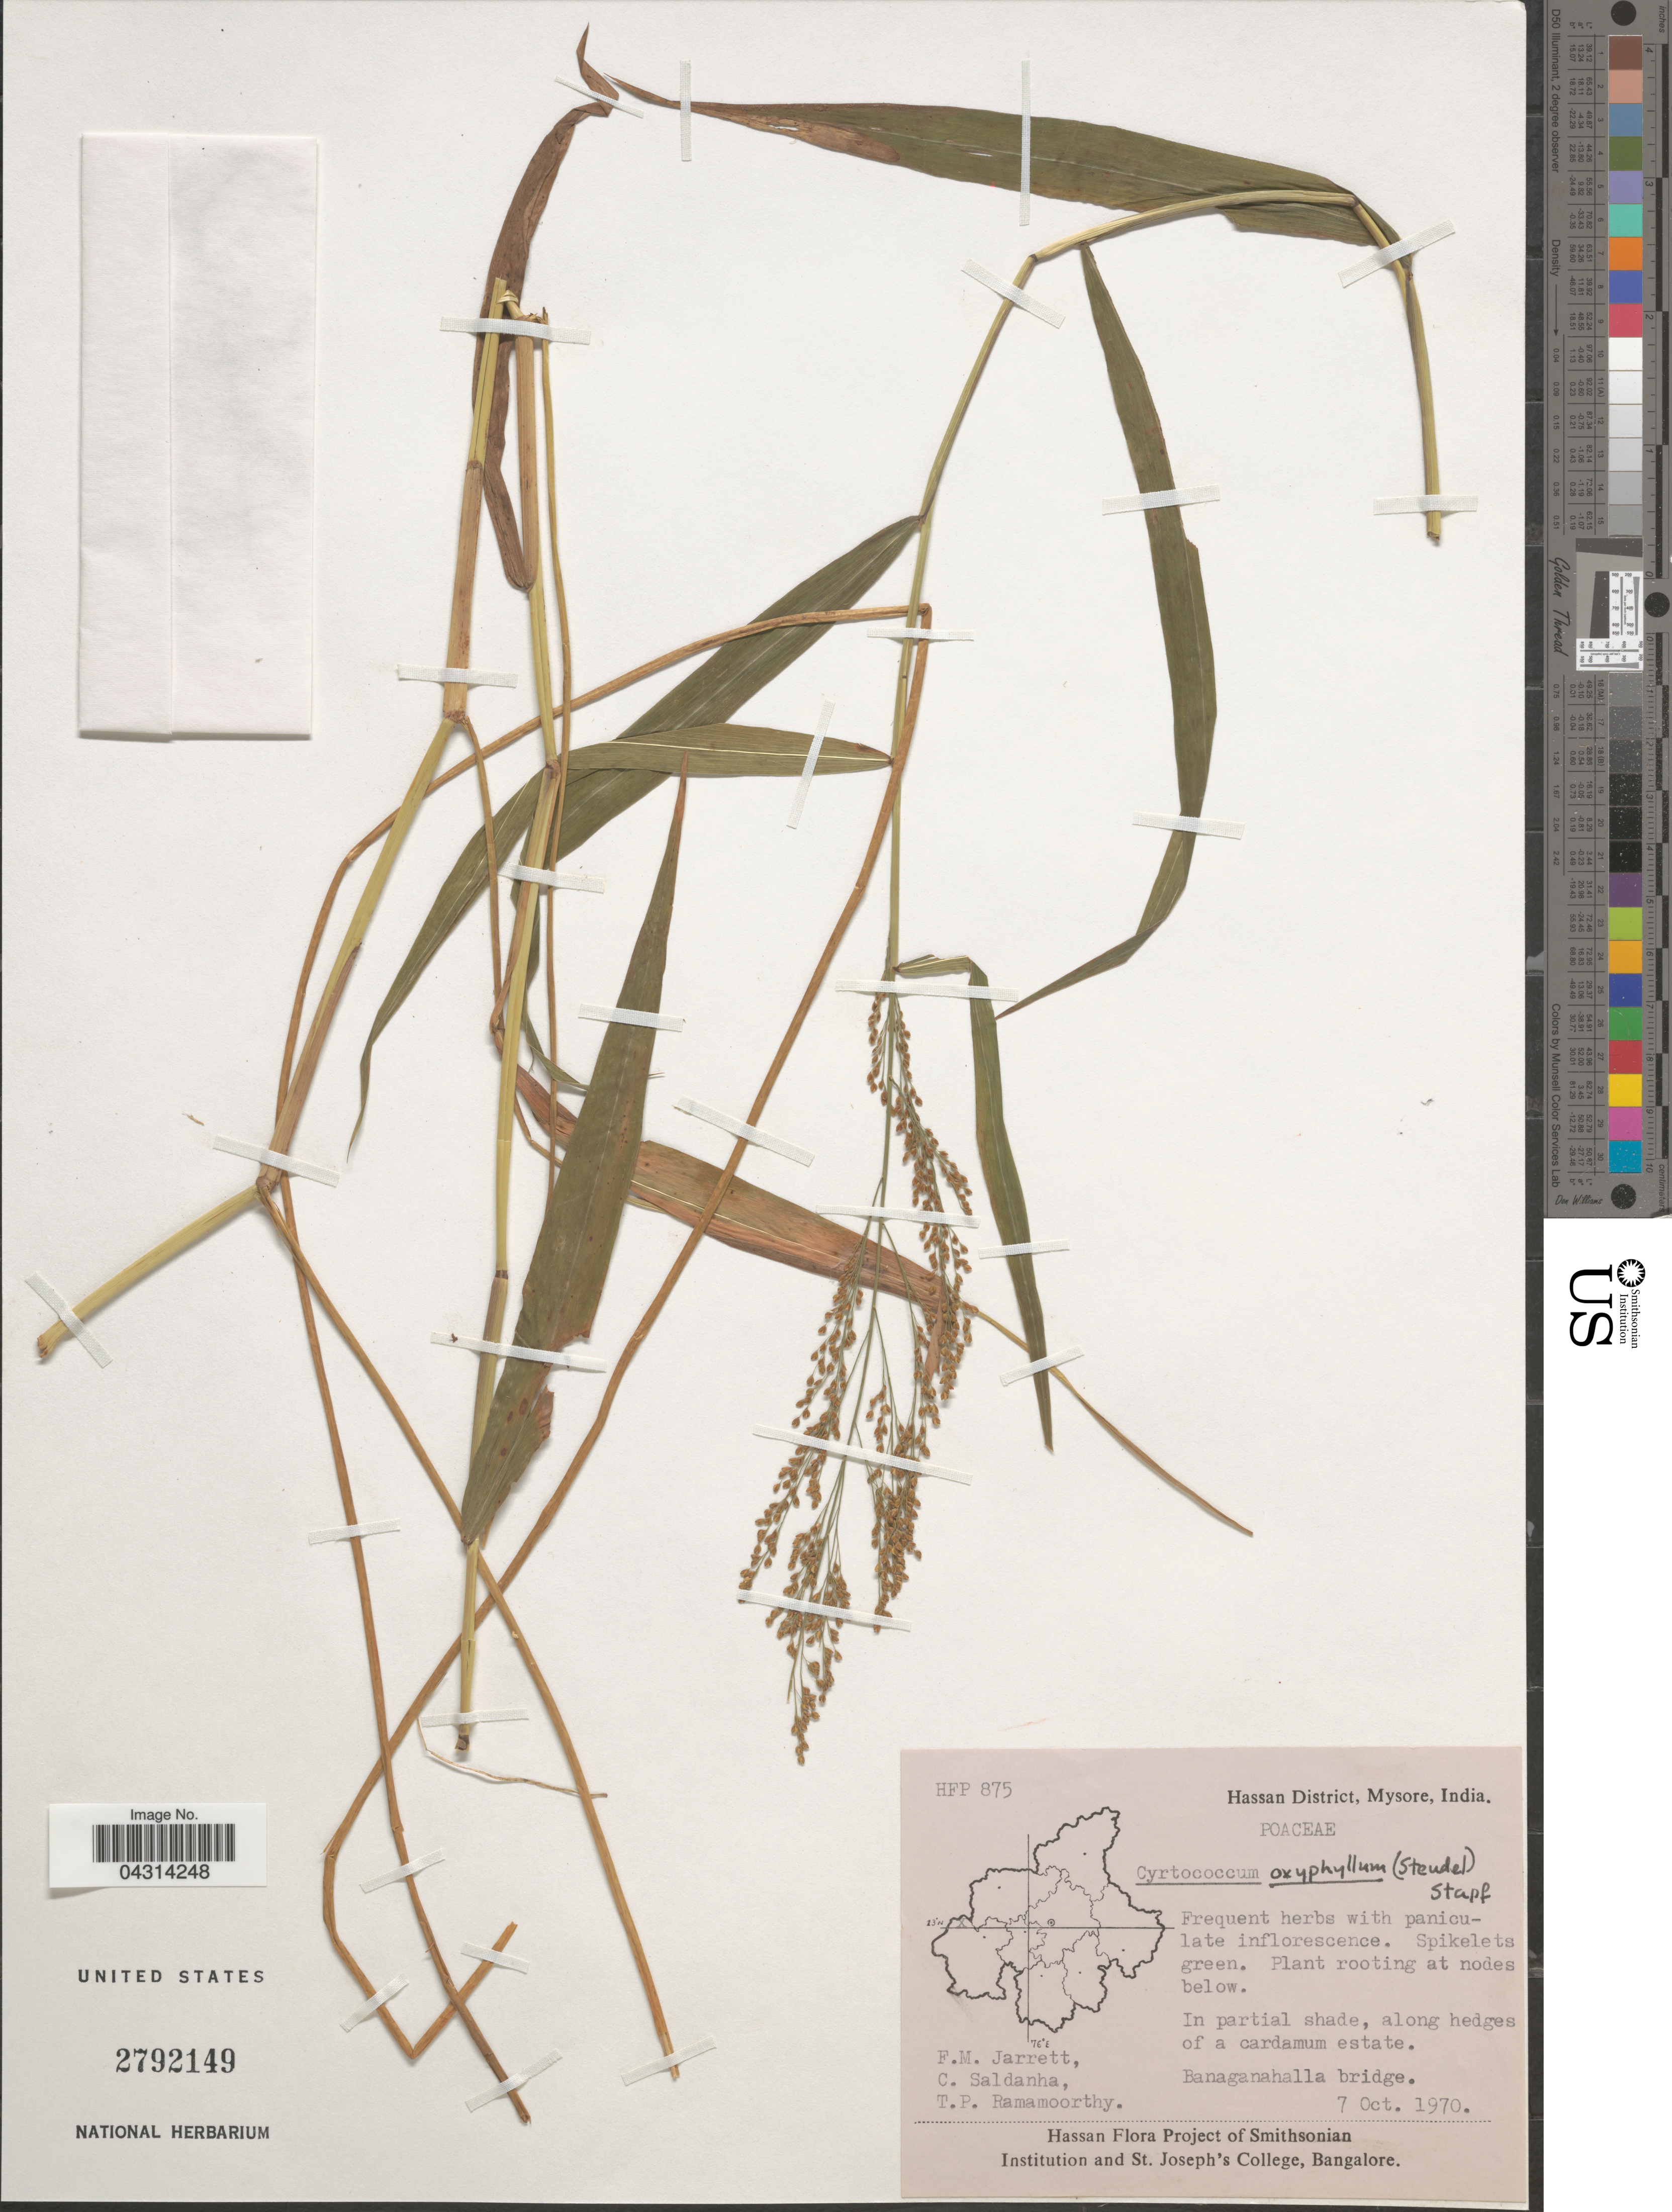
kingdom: Plantae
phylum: Tracheophyta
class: Liliopsida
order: Poales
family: Poaceae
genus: Cyrtococcum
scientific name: Cyrtococcum oxyphyllum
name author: (Steud.) Stapf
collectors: F. M. Jarrett, C. Saldanha & T. P. Ramamoorthy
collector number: HFP 875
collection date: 1970-10-07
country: India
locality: Hassan District, Mysore. Banaganahalla bridge.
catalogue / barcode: US 2792149